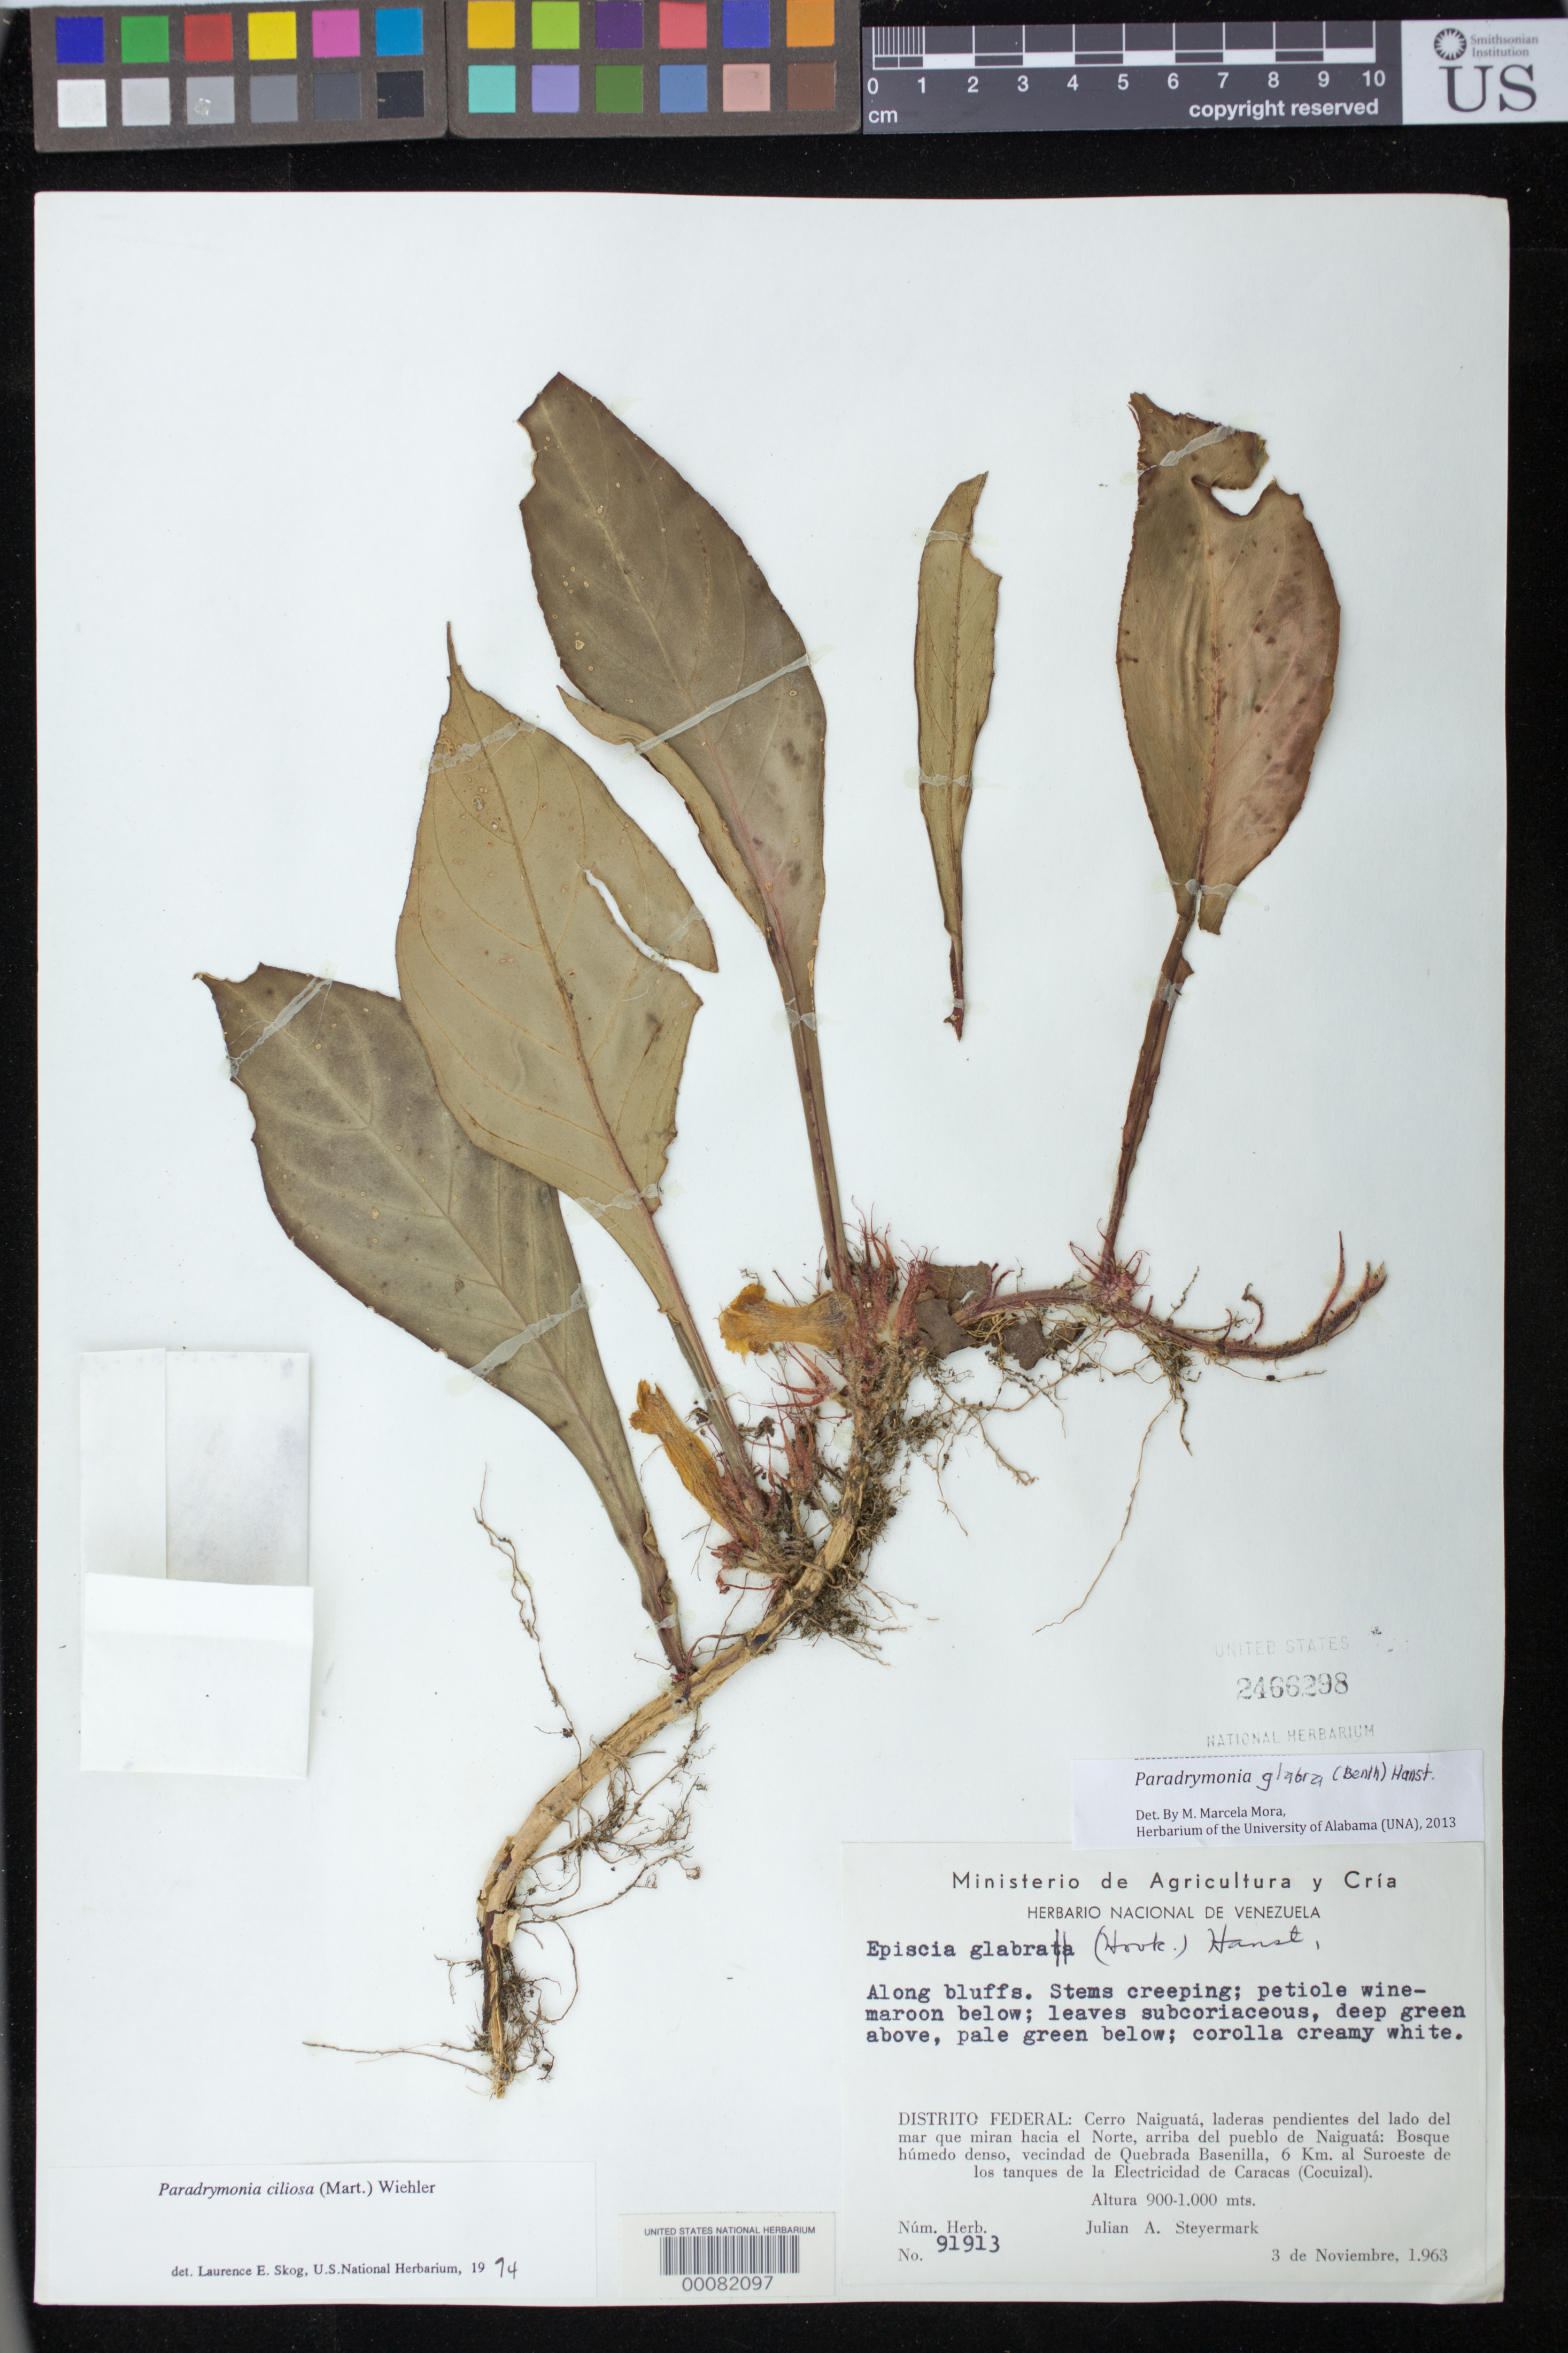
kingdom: Plantae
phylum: Tracheophyta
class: Magnoliopsida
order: Lamiales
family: Gesneriaceae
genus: Paradrymonia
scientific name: Paradrymonia glabra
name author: (Benth.) Hanst.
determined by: Mora, M. Marcela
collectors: J. Steyermark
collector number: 91913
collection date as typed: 03 Nov 1963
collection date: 1963-11-03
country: Venezuela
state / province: Distrito Federal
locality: Cerro Naiguata, slopes sloping toward the sea facing north, above Naiguata, vicinity of Quebasenilla, 6 km SW of Cocuizal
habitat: Dense humid forest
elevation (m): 900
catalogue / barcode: US 2466298